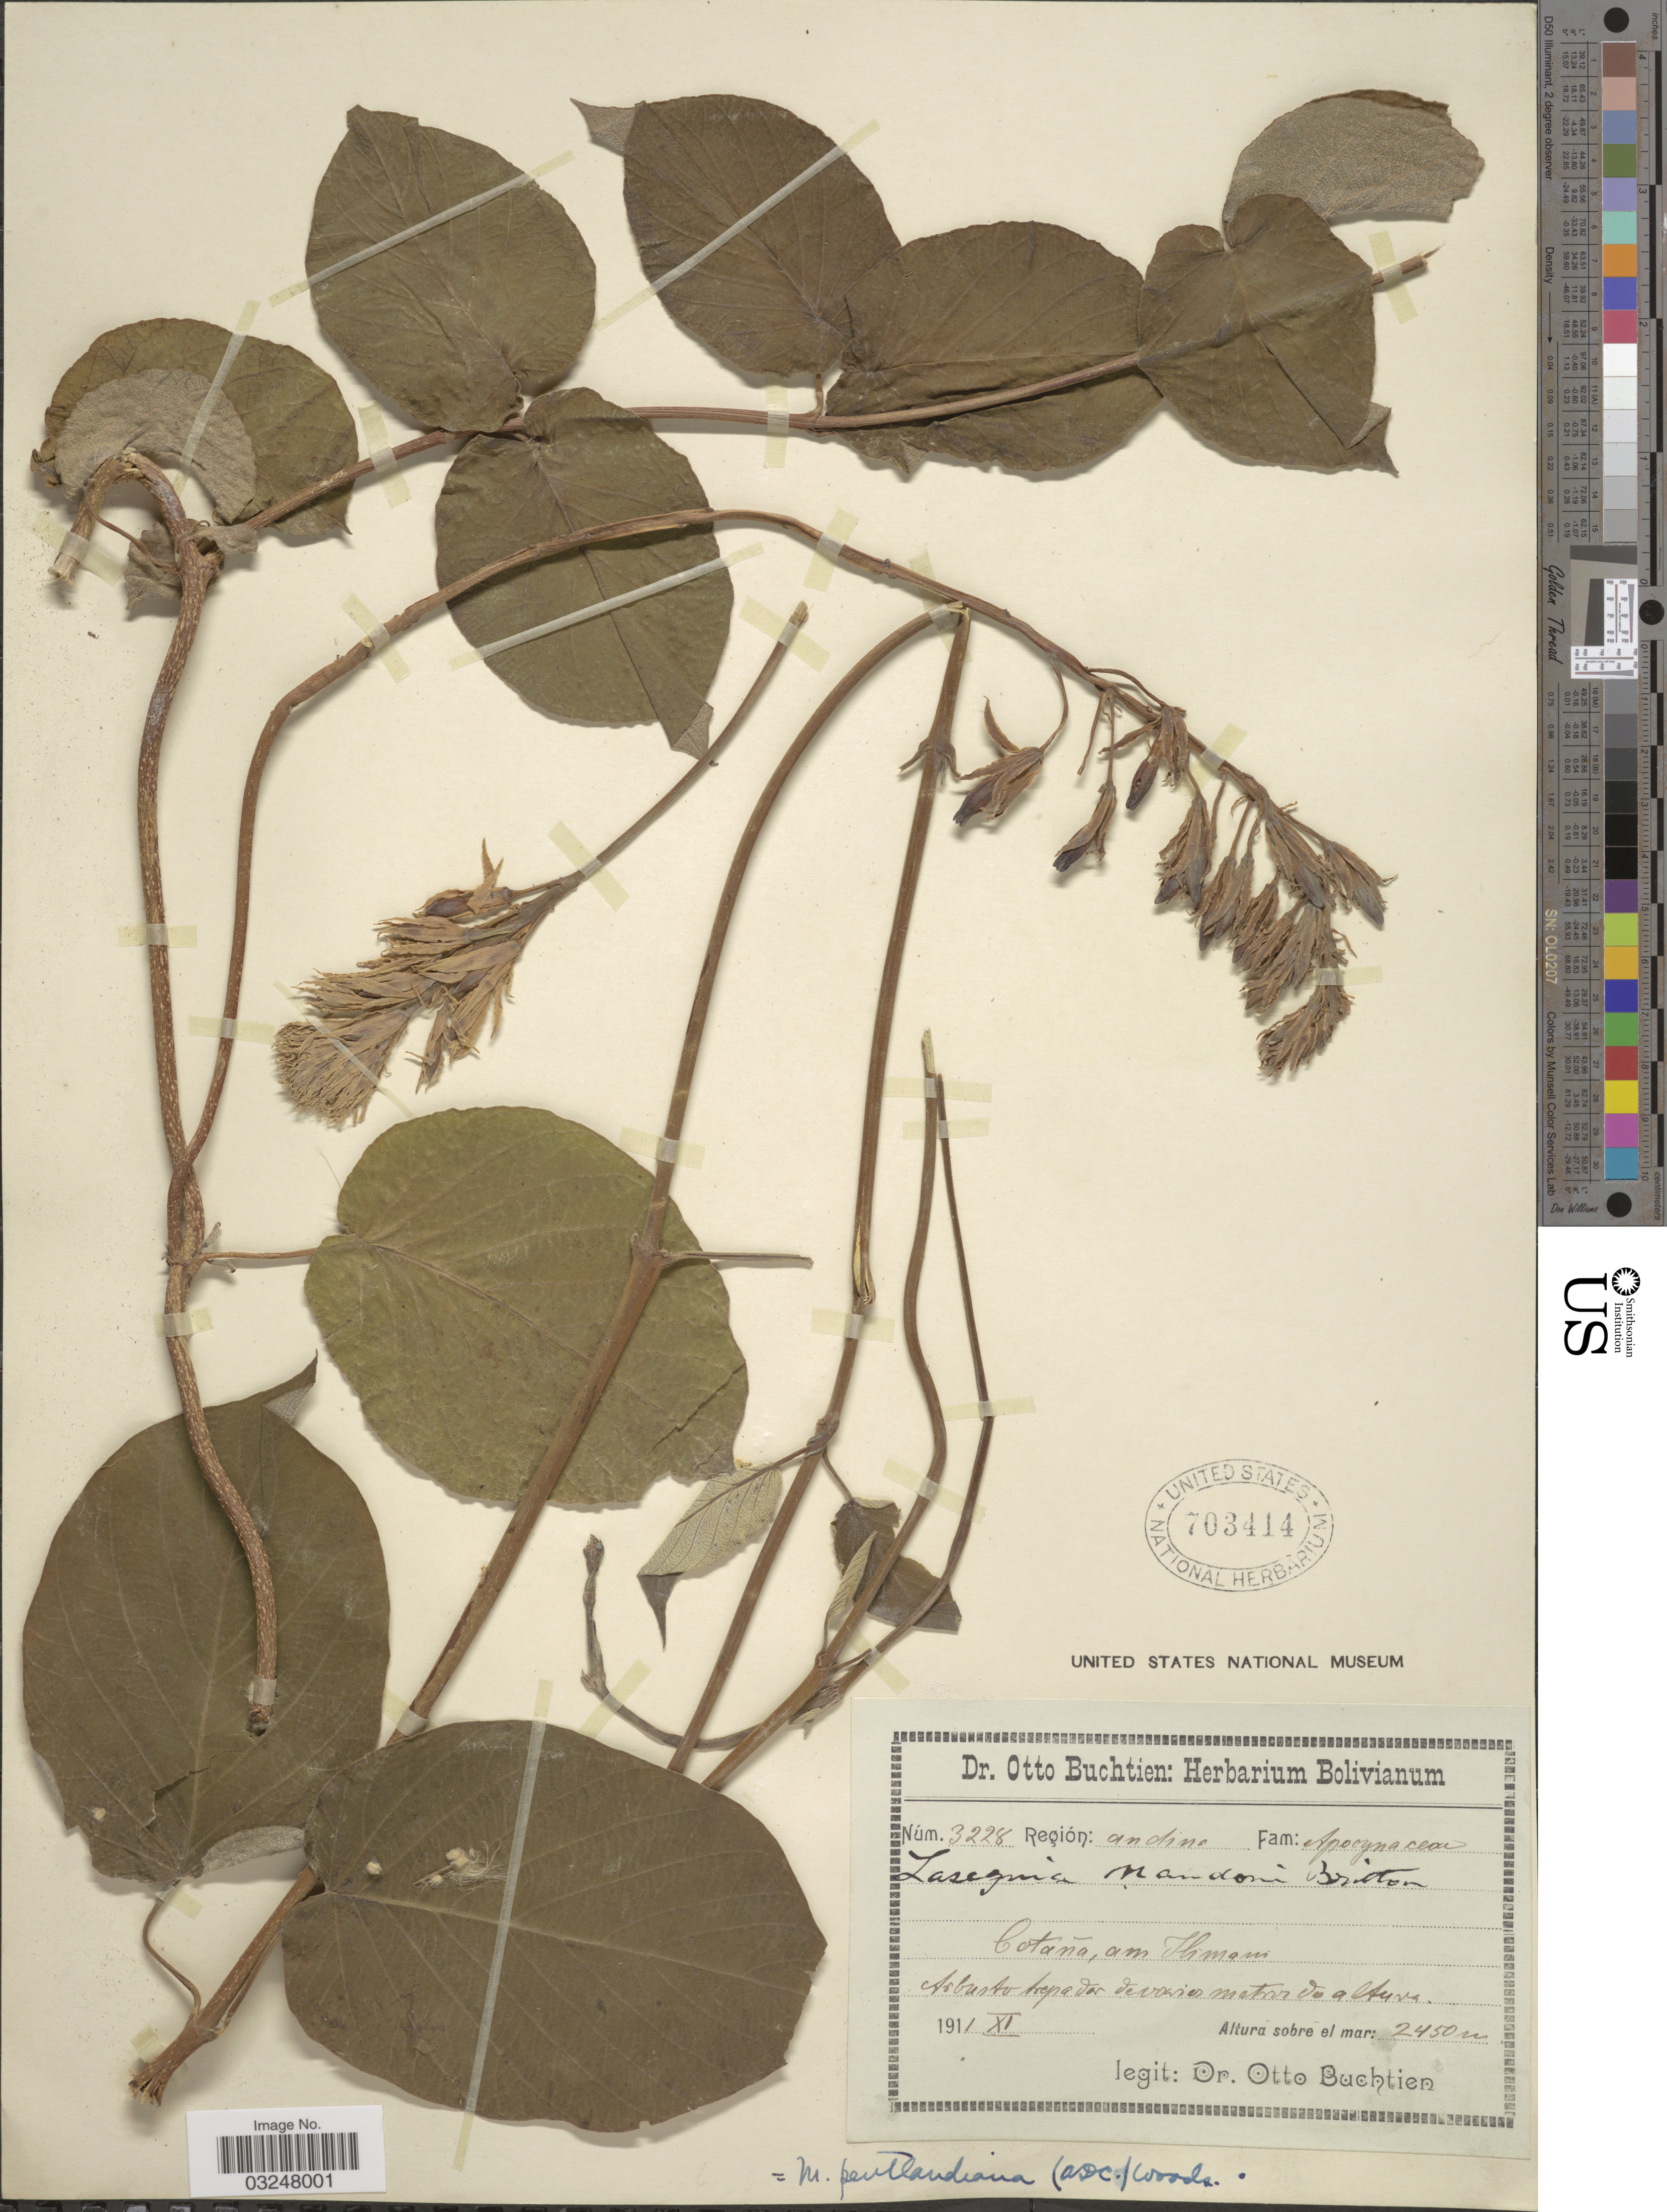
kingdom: Plantae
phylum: Tracheophyta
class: Magnoliopsida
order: Gentianales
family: Apocynaceae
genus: Mandevilla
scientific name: Mandevilla pentlandiana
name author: (DC.) Woodson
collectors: O. Buchtien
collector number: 3228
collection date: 1911-11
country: Bolivia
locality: Región: andina, Cotaña, am Ilimani.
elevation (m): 2450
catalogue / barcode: US 703414